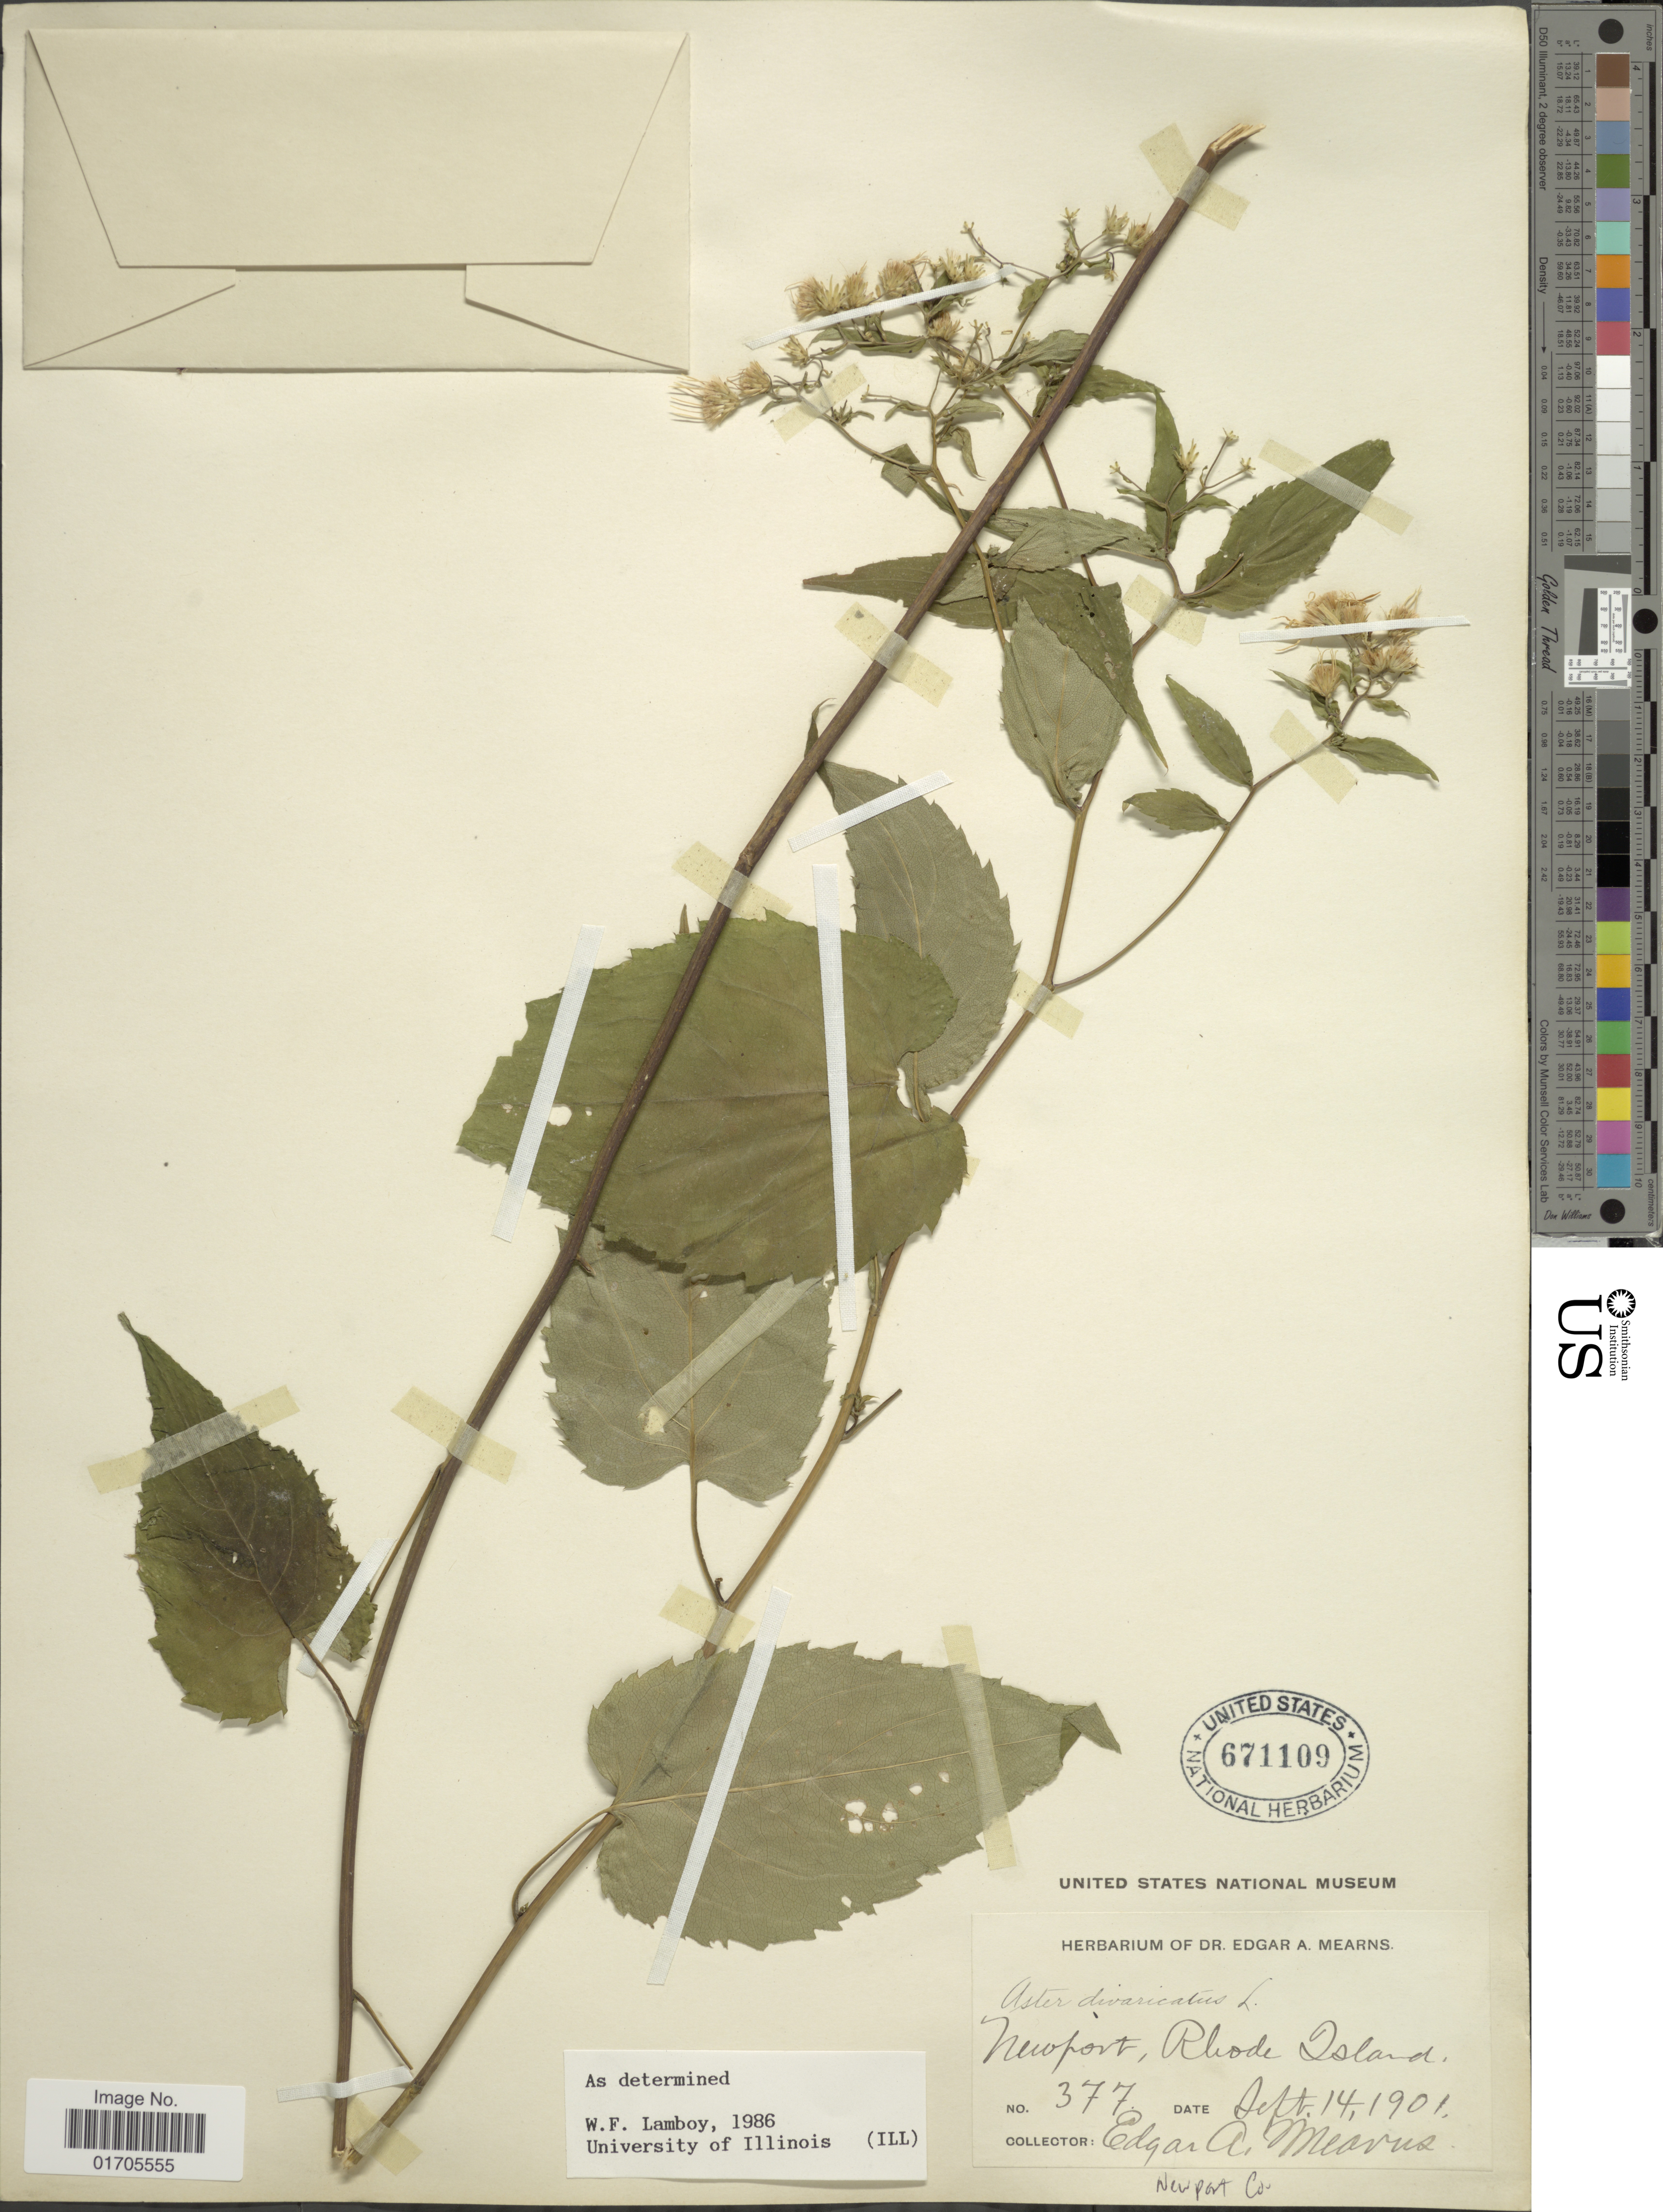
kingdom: Plantae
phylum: Tracheophyta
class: Magnoliopsida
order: Asterales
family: Asteraceae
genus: Eurybia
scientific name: Eurybia divaricata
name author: (L.) G.L. Nesom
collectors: E. A. Mearns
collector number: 377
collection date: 1901-09-14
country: United States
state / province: Rhode Island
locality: Newport, Rhode Island. Newport Co.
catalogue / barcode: US 671109